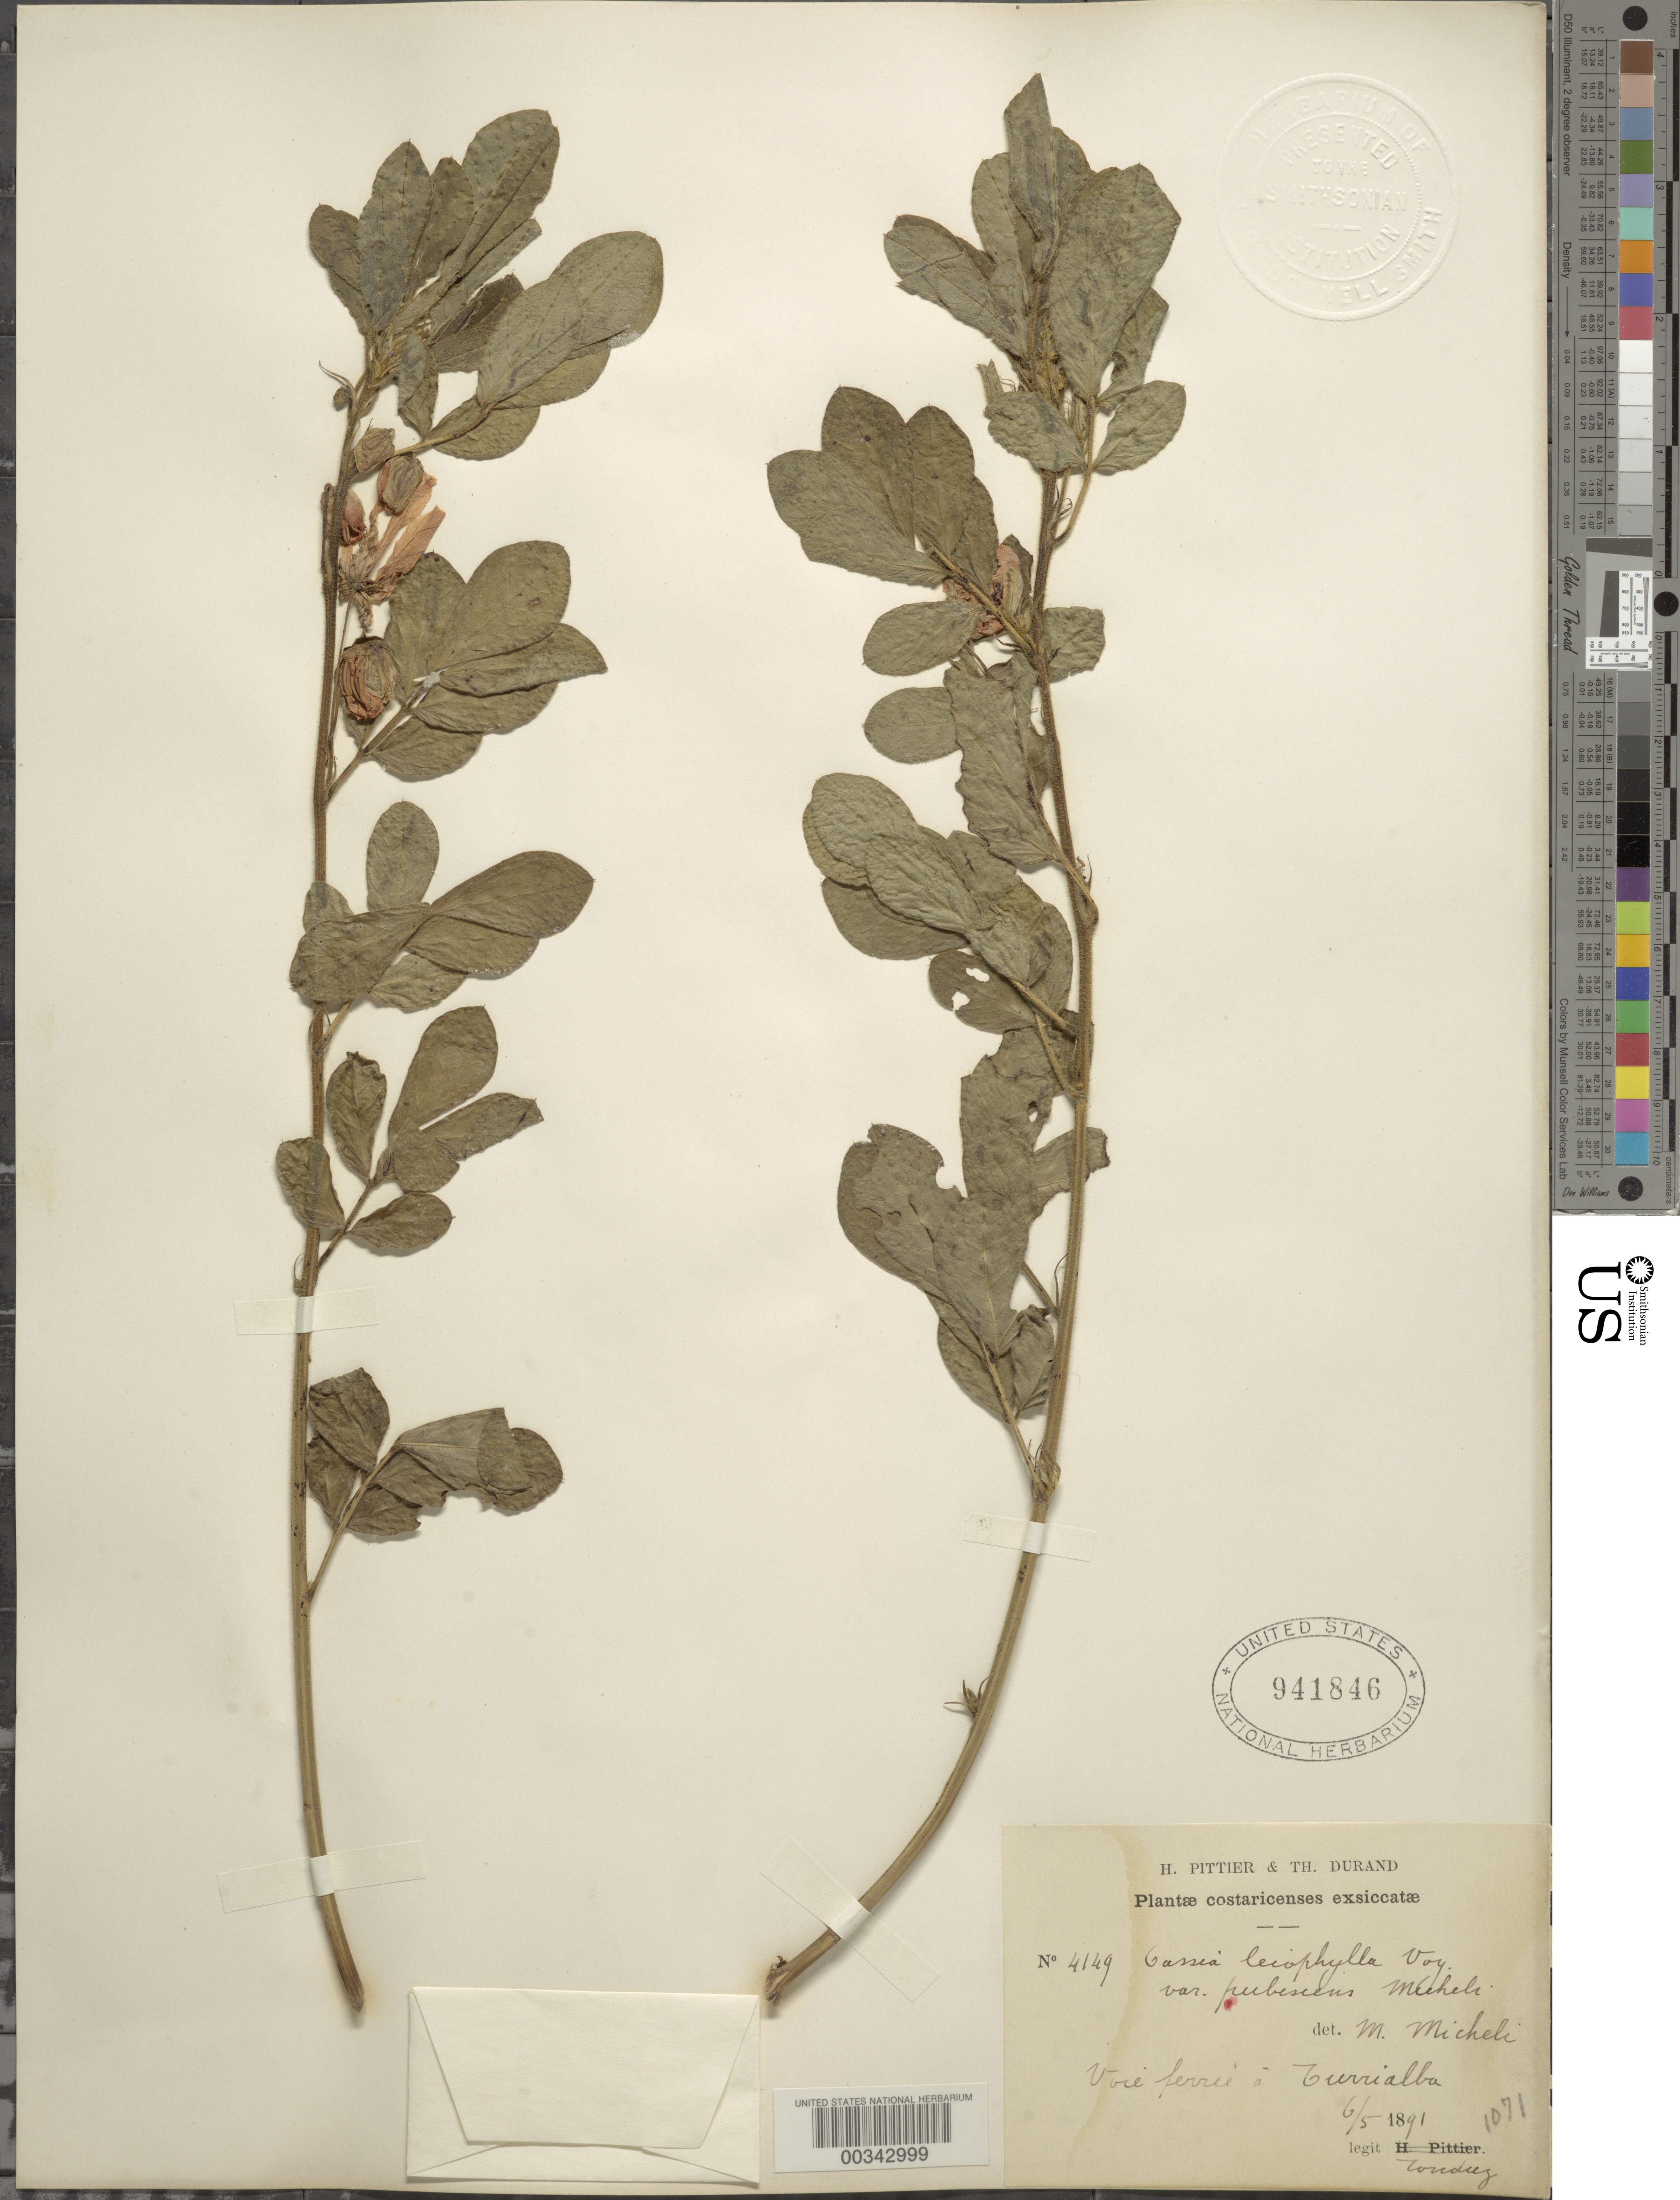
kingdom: Plantae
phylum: Tracheophyta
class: Magnoliopsida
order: Fabales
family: Fabaceae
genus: Senna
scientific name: Senna leiophylla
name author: (Vogel) H.S. Irwin & Barneby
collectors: A. Tonduz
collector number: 4149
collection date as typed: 06 May 1891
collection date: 1891-05-06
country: Costa Rica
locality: Highway to Turrialba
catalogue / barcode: US 941846